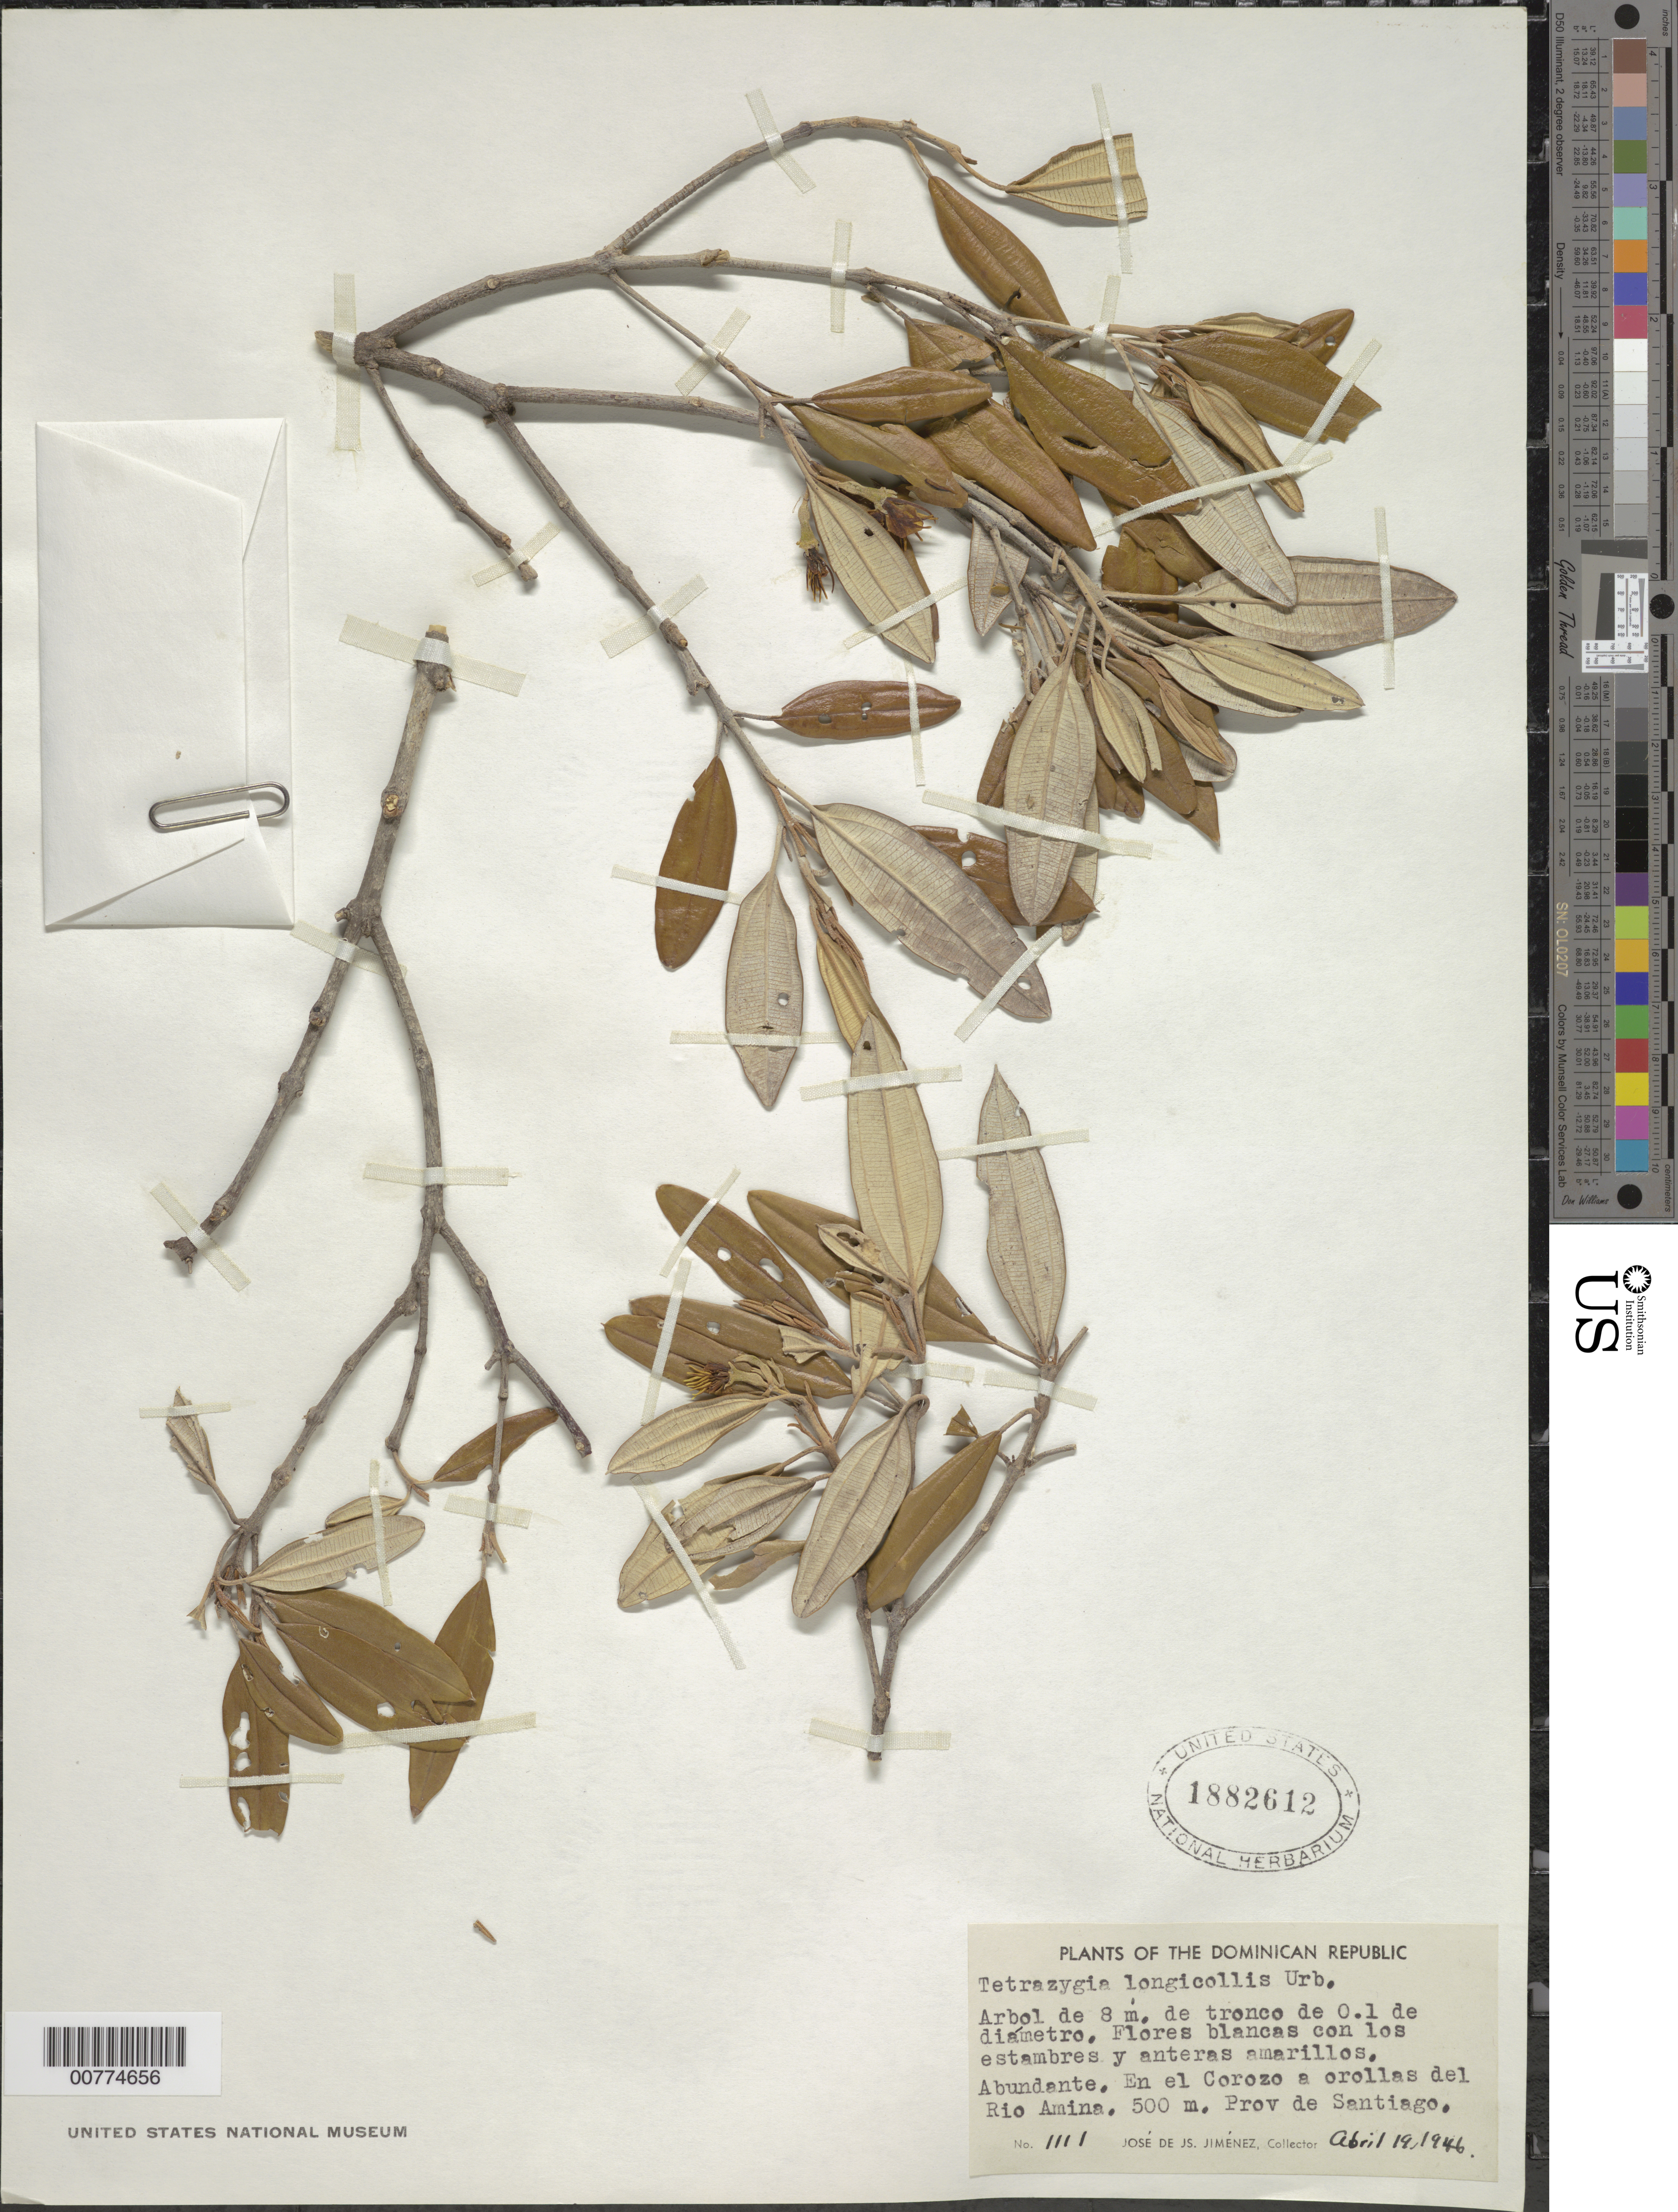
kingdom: Plantae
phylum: Tracheophyta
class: Magnoliopsida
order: Myrtales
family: Melastomataceae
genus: Miconia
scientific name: Miconia longicollis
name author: (Urb. & Cogn.) Judd & Bécquer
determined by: Judd, Walter S.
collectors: J. J. Jiménez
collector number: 1111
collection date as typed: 19 Apr 1946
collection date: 1946-04-19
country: Dominican Republic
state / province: Santiago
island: Hispaniola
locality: In El Corozo, Rio Amina.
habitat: Banks of river.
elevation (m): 500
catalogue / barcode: US 1882612